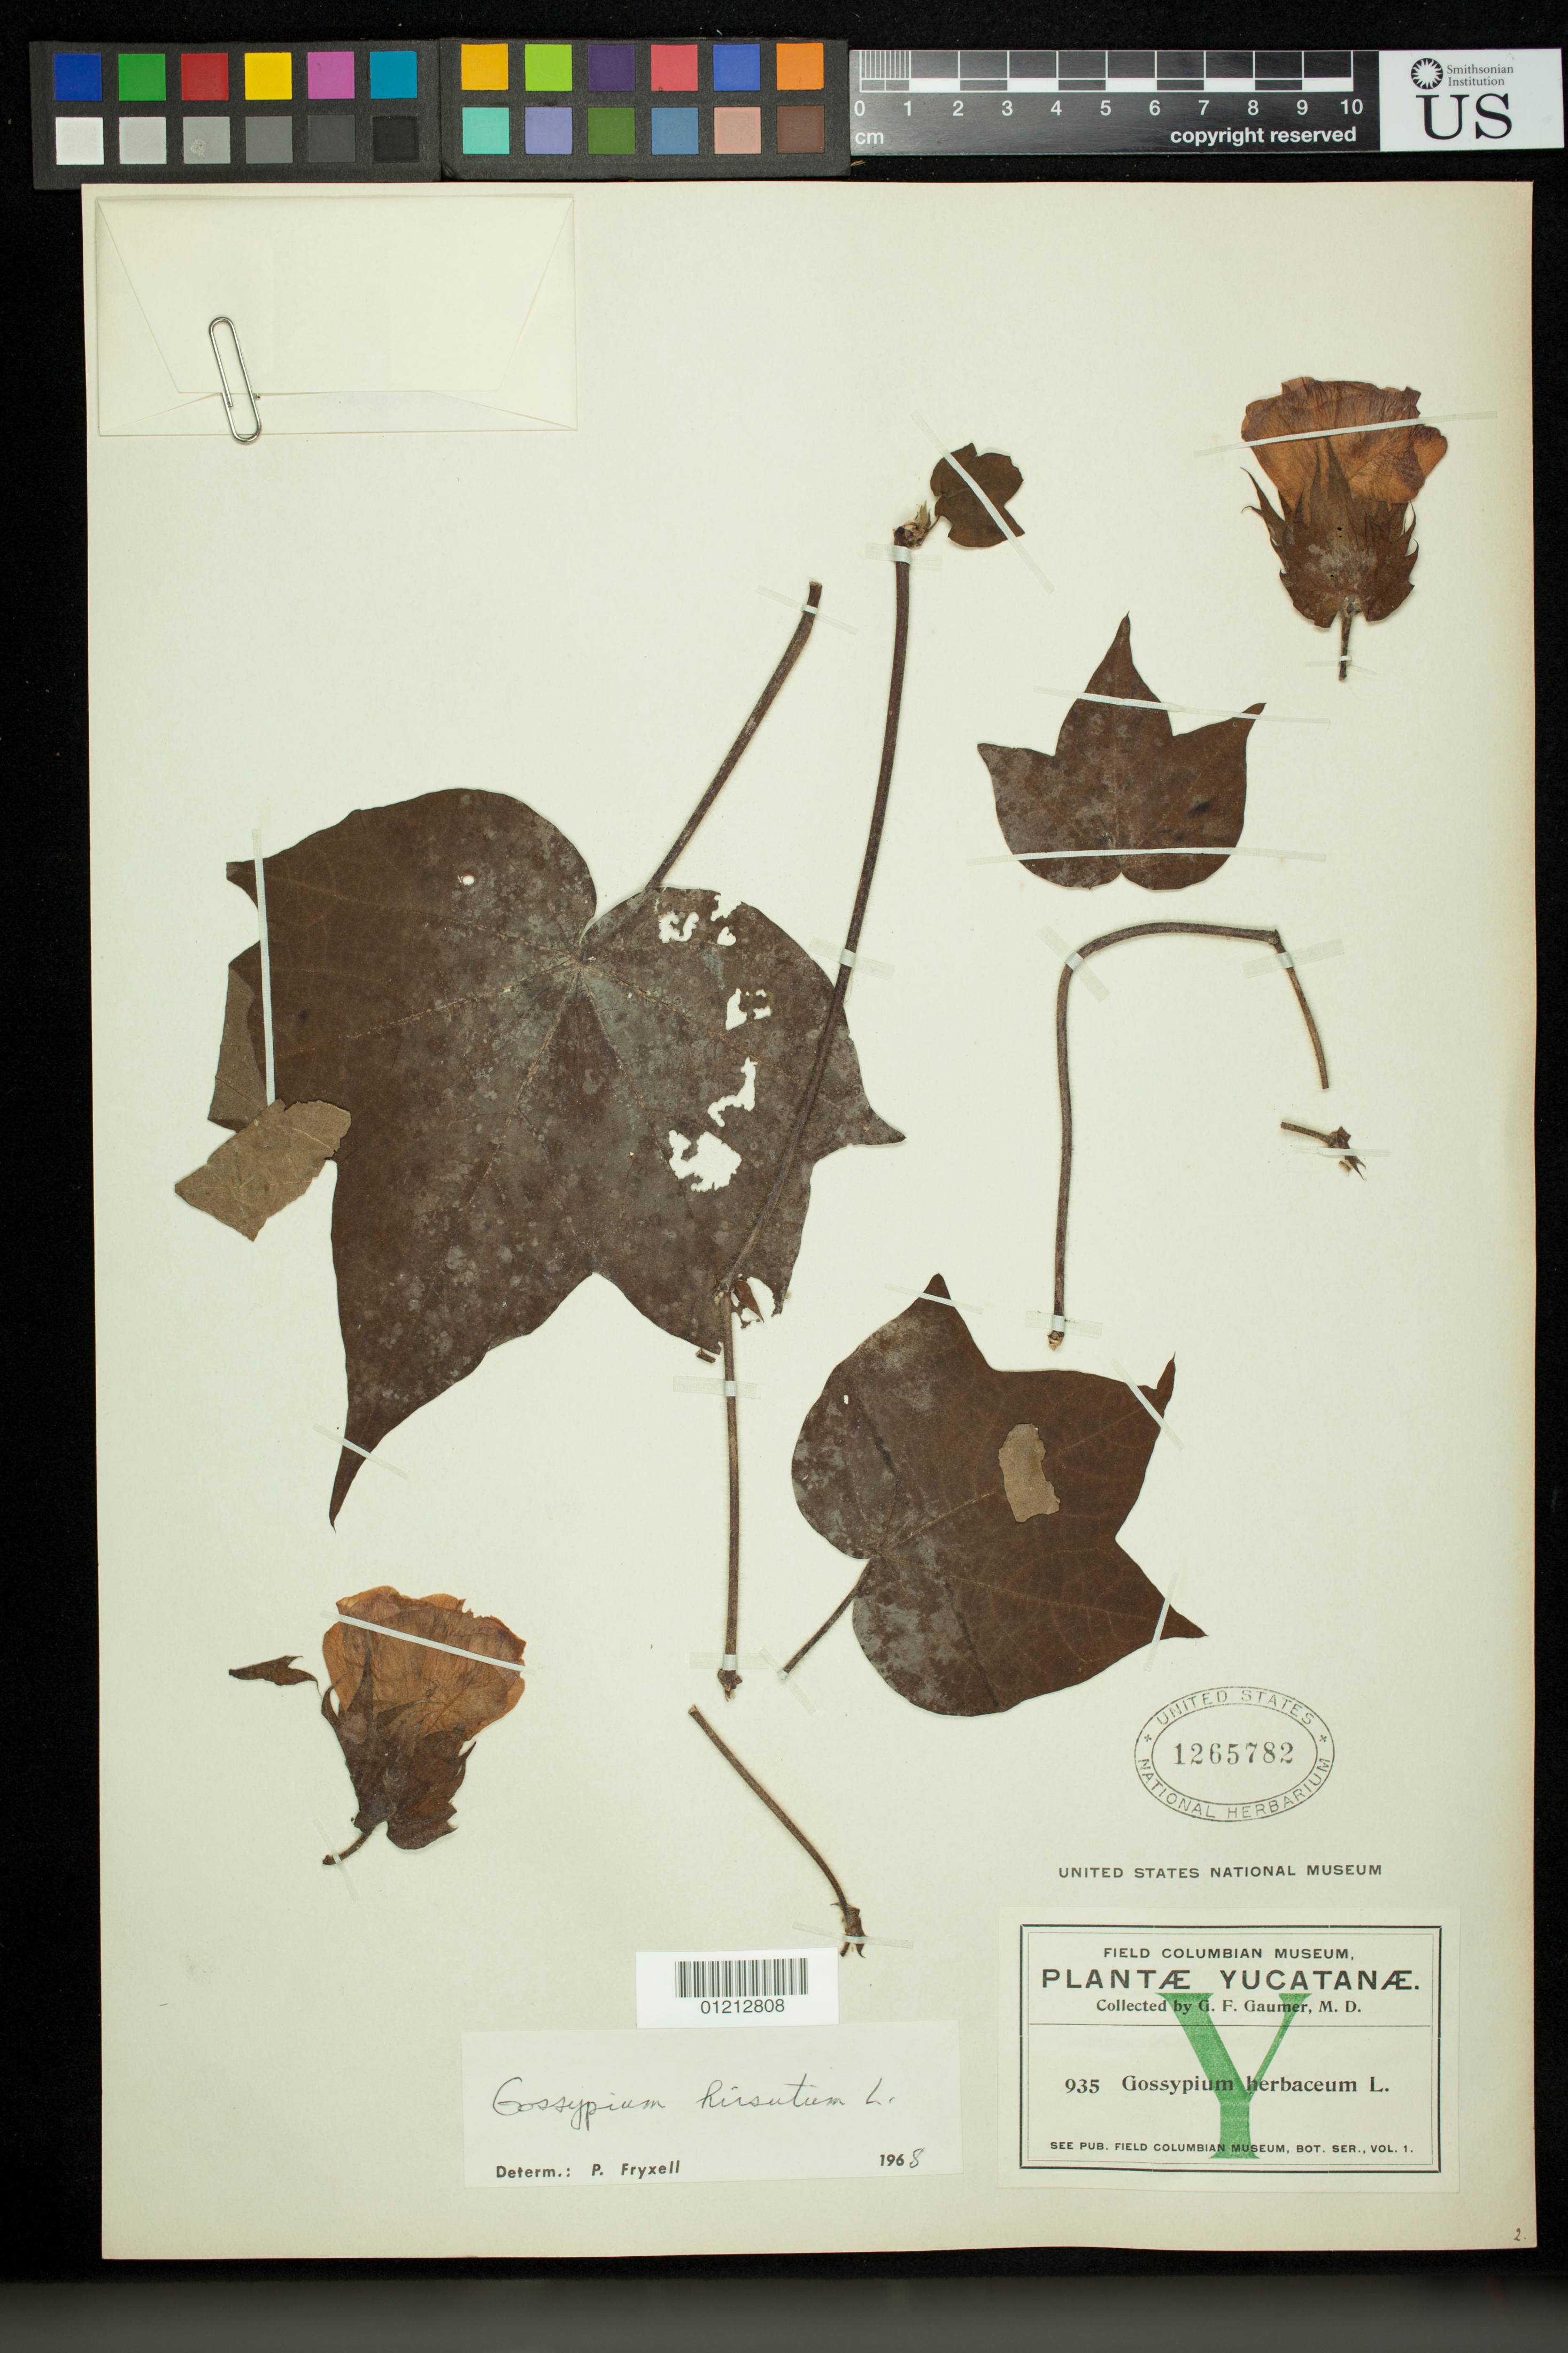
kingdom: Plantae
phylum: Tracheophyta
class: Magnoliopsida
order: Malvales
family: Malvaceae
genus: Gossypium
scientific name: Gossypium hirsutum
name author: L.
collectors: G. F. Gaumer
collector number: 935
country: Mexico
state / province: Yucatan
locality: Yucatan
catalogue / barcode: US 1265782